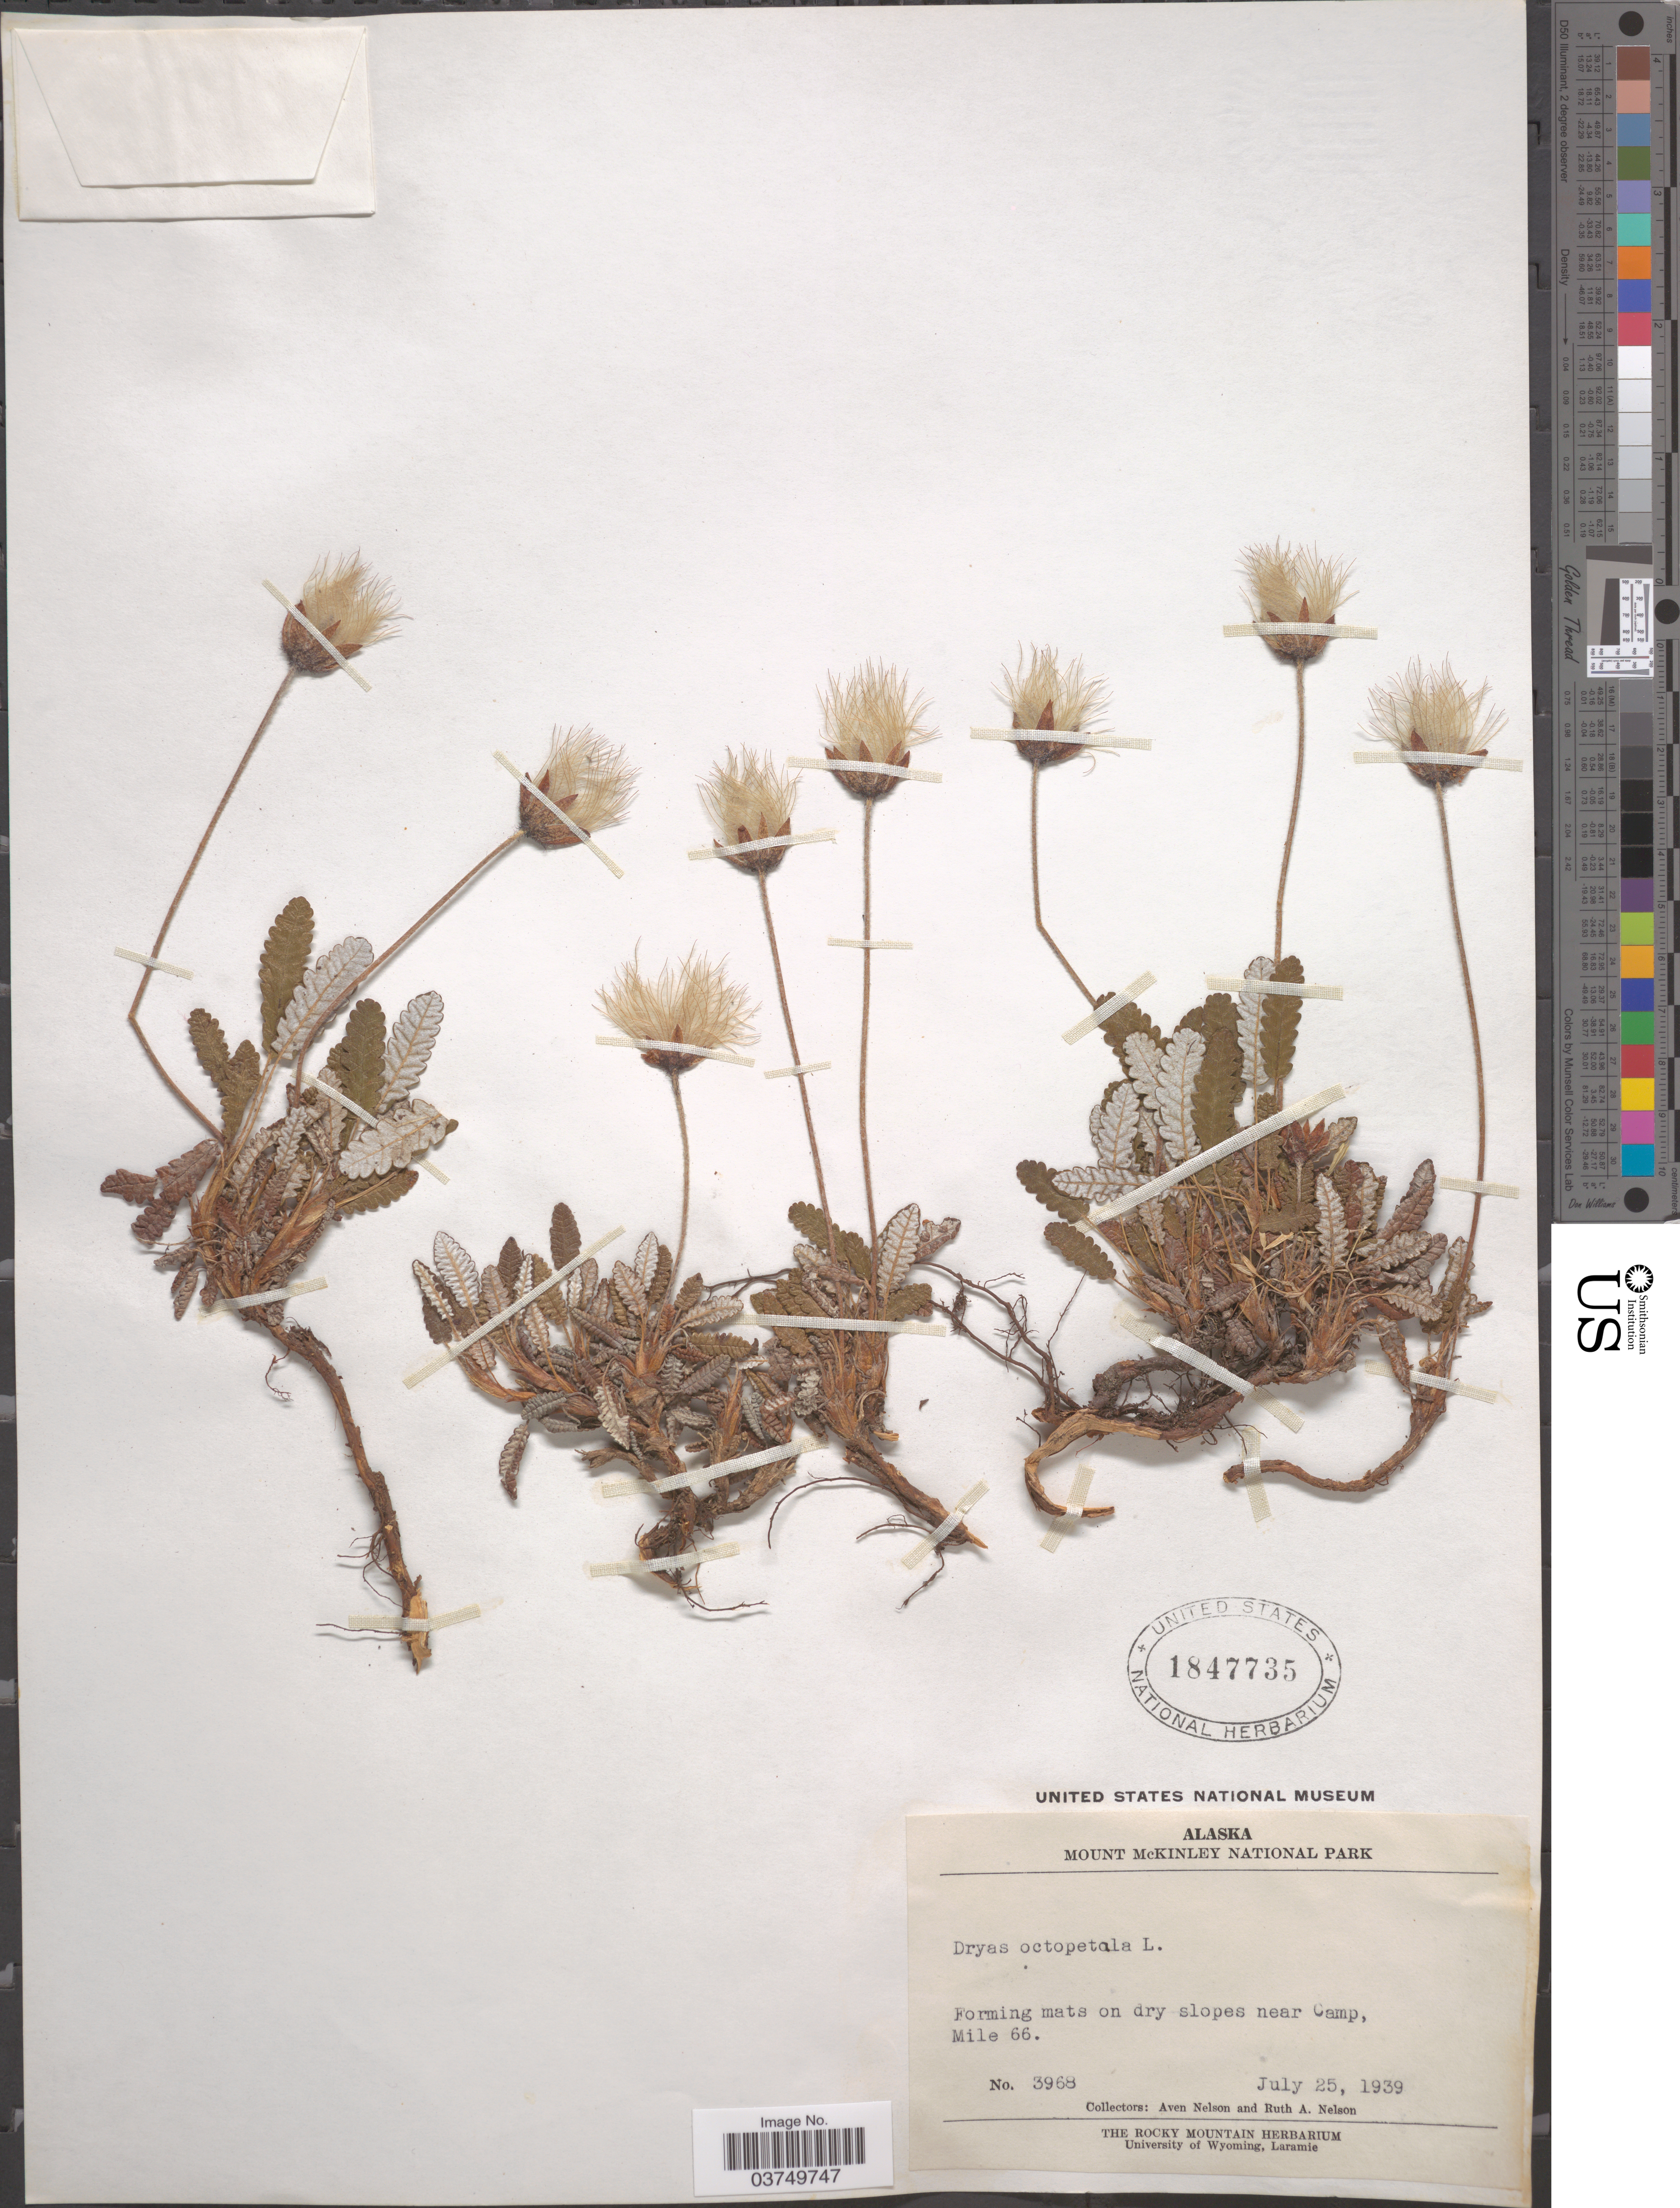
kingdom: Plantae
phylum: Tracheophyta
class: Magnoliopsida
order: Rosales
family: Rosaceae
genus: Dryas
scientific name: Dryas octopetala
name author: L.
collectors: A. Nelson & R. A. Nelson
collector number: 3968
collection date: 1939-07-25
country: United States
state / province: Alaska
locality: Mount McKinley National Park. Near Camp, Mile 66.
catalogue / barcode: US 1847735